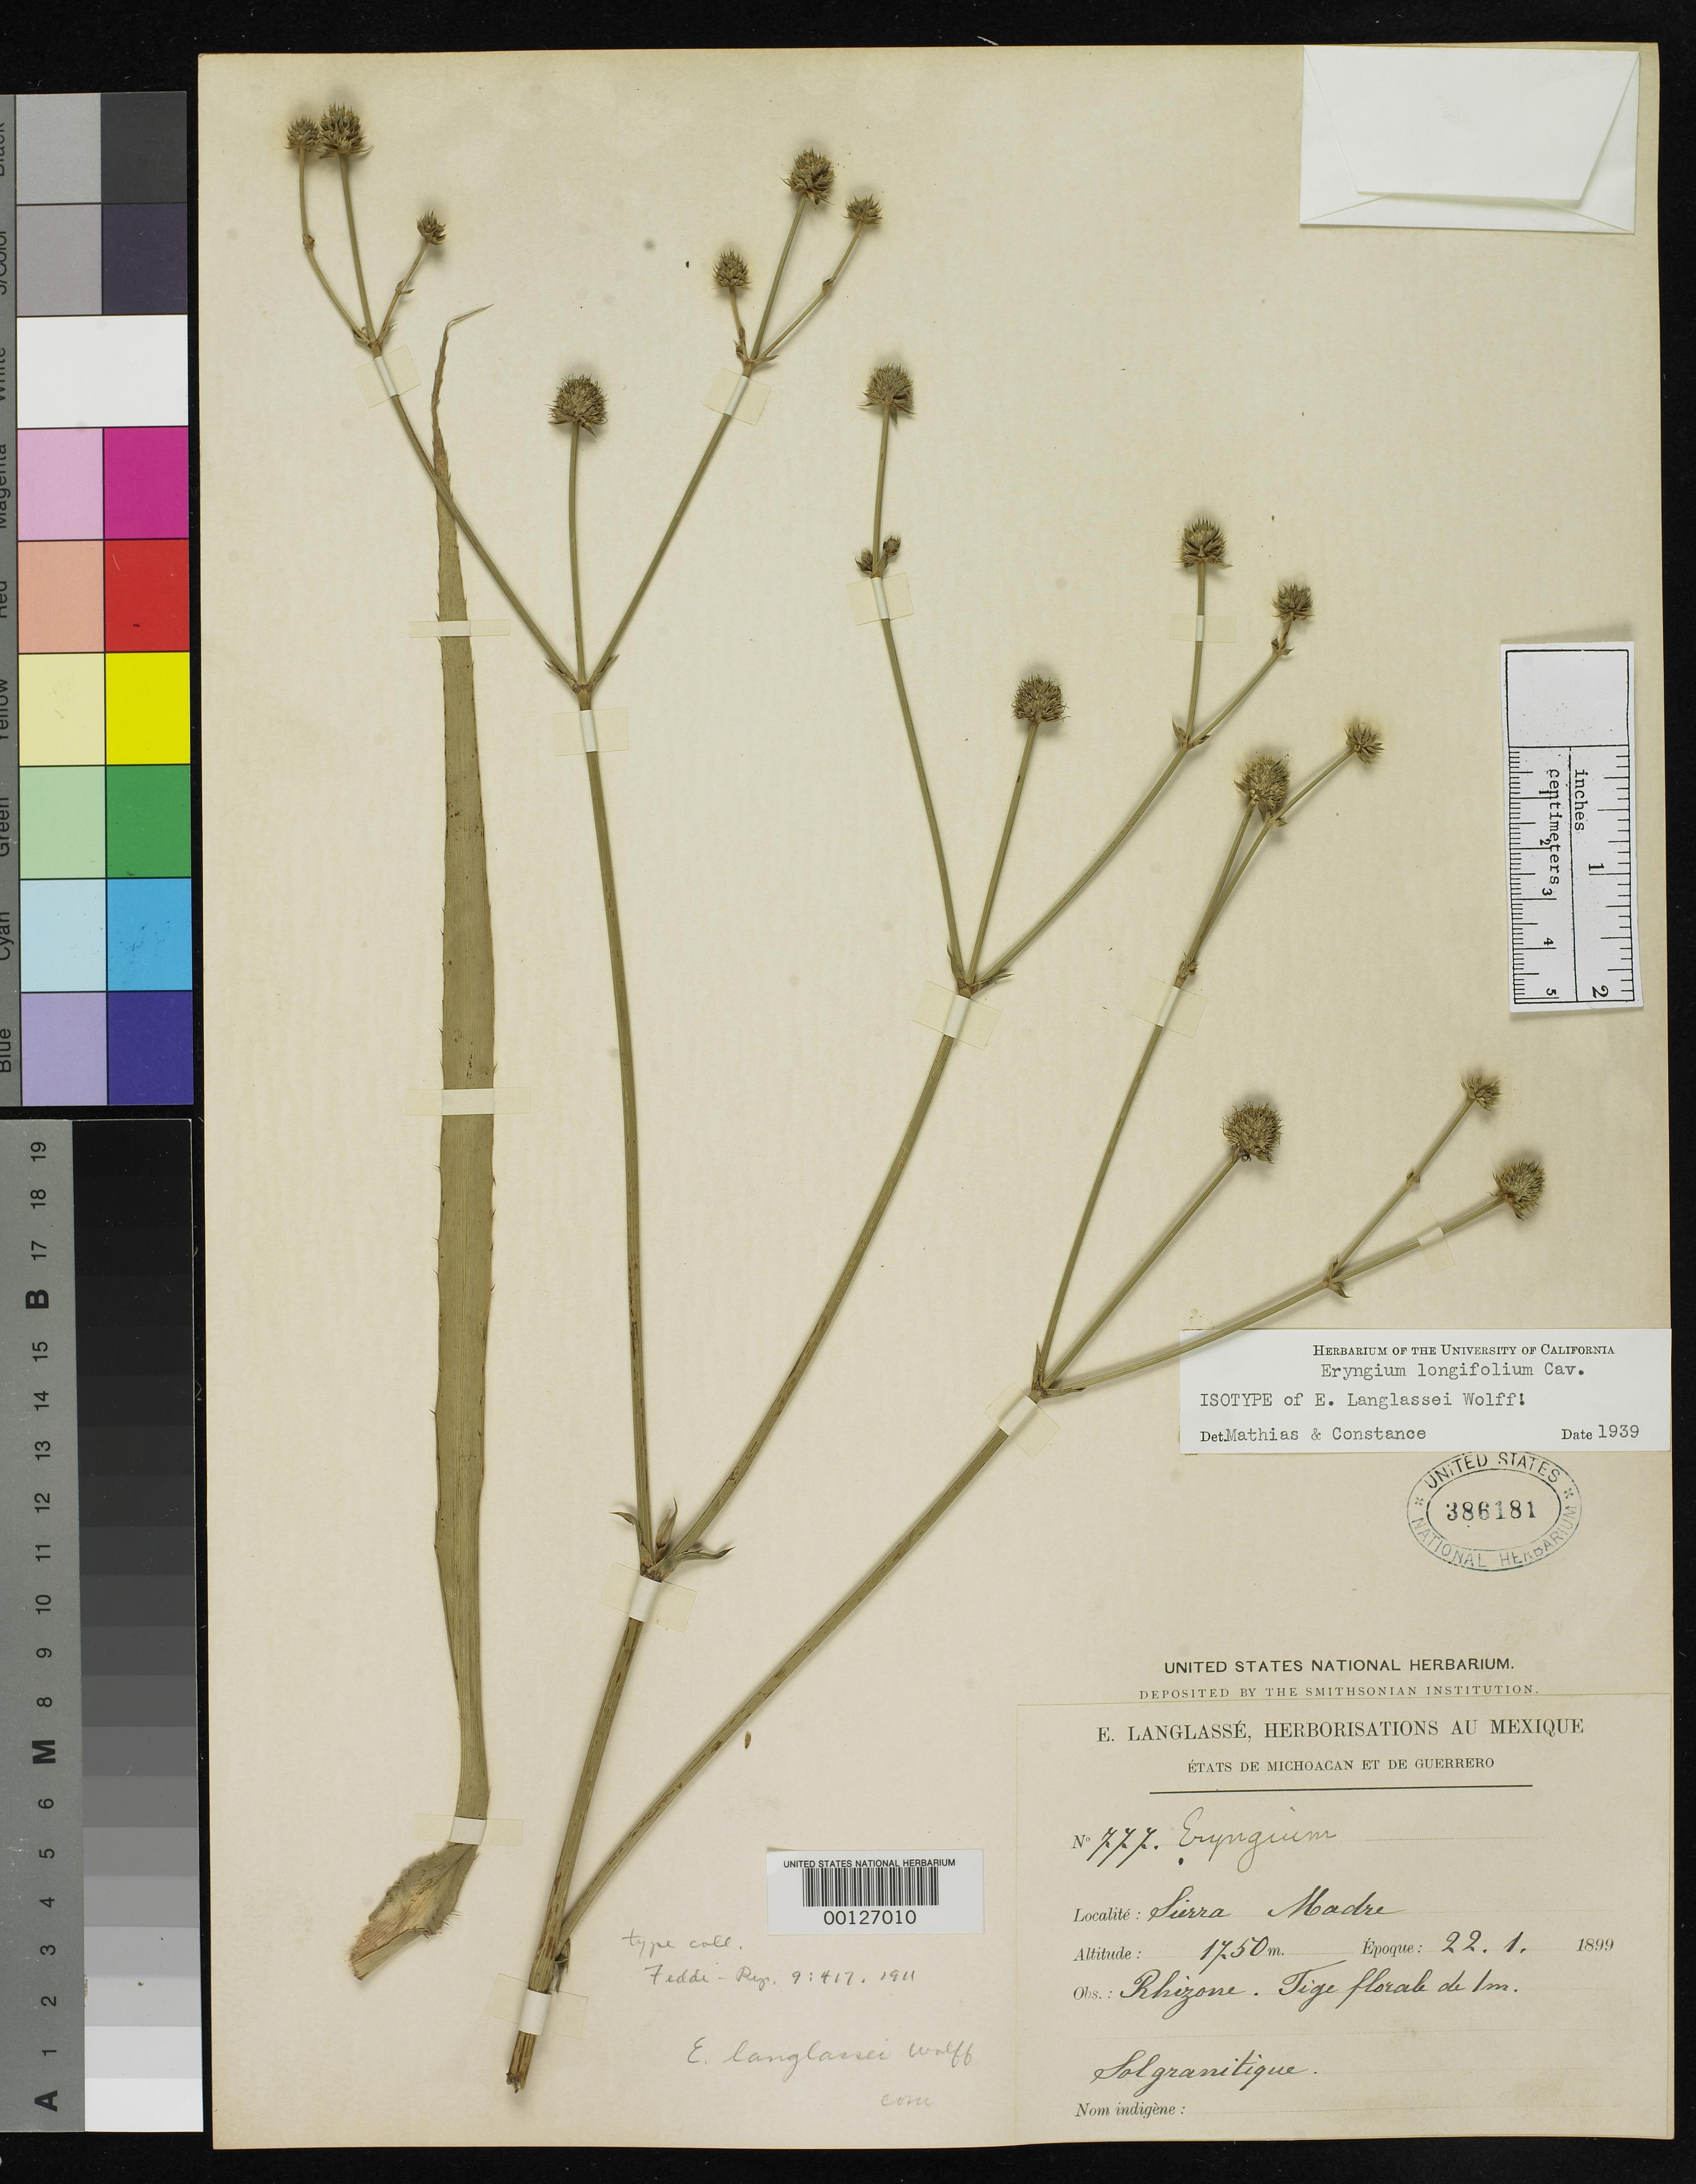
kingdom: Plantae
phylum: Tracheophyta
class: Magnoliopsida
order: Apiales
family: Apiaceae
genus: Eryngium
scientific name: Eryngium langlassei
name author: H. Wolff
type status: Isotype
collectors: E. Langlassé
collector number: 777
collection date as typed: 22 Jan 1899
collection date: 1899-01-22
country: Mexico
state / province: Guerrero / Michoacán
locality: Sierra Madre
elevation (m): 1750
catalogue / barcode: US 386181